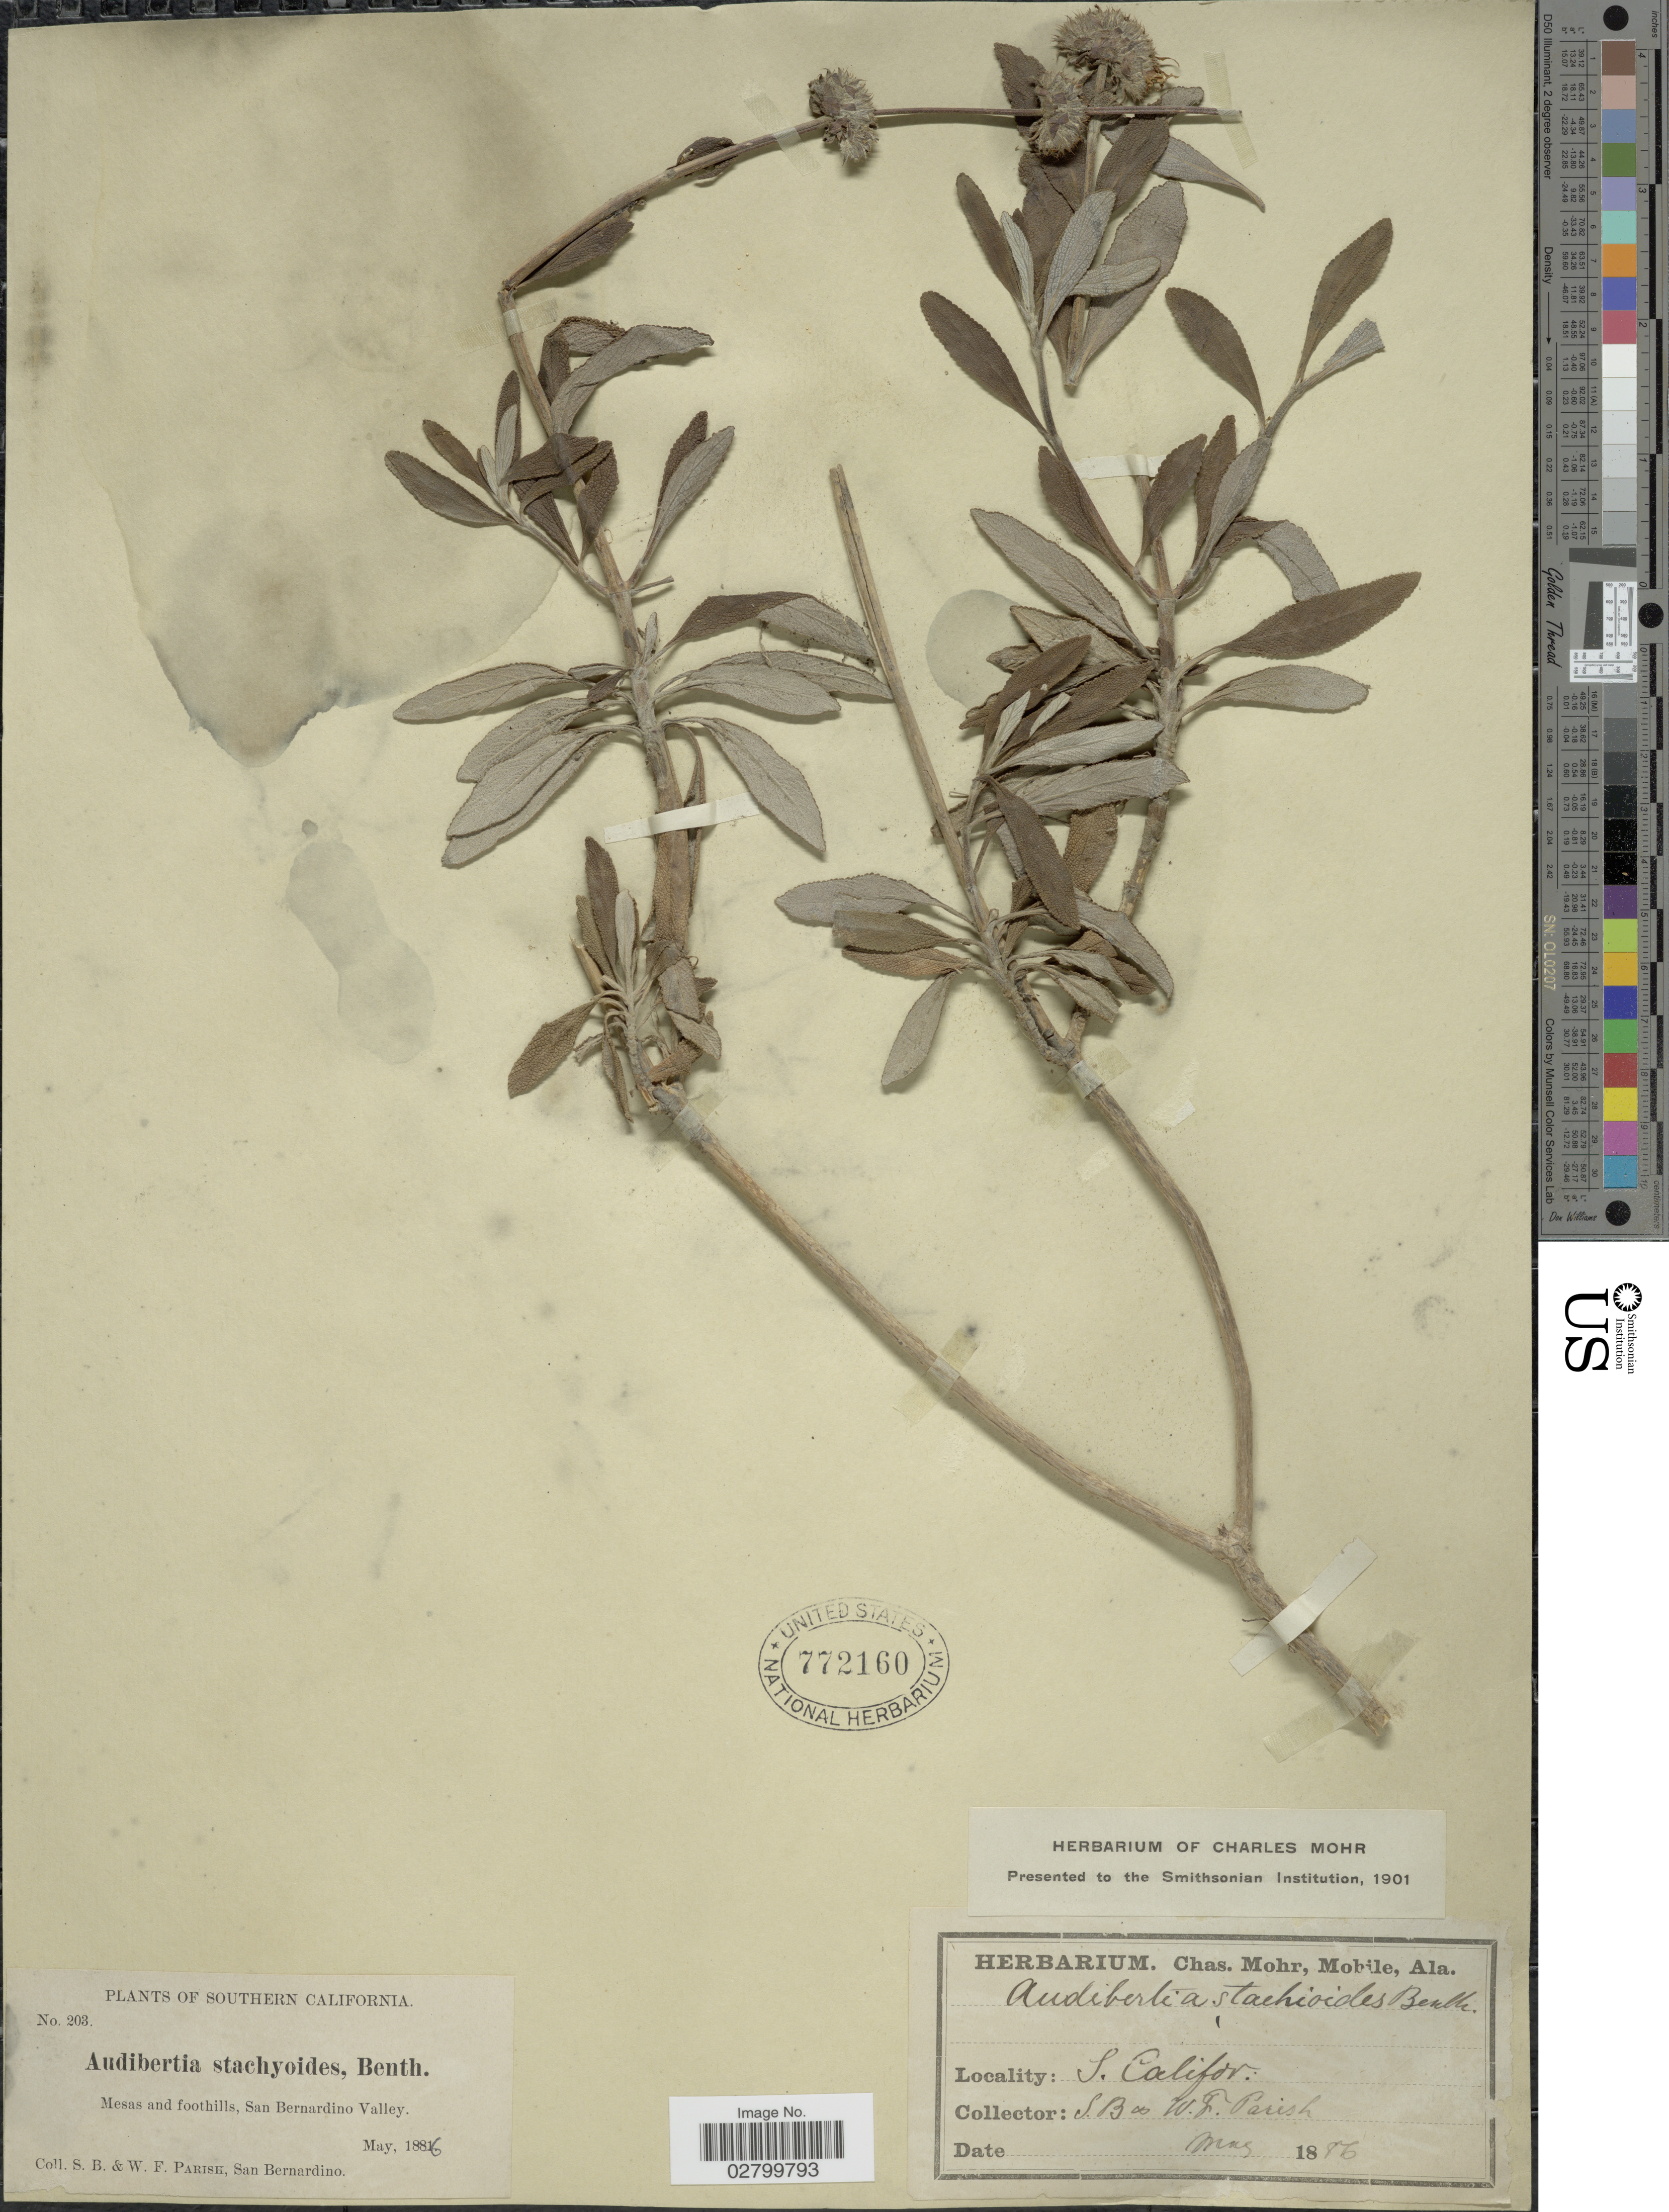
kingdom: Plantae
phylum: Tracheophyta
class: Magnoliopsida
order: Lamiales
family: Lamiaceae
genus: Salvia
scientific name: Salvia mellifera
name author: Greene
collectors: S. B. Parish & W. F. Parish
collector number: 203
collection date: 1886-05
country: United States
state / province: California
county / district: San Bernardino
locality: Southern California. Mesas and foothills, San Bernardino Valley.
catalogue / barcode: US 772160